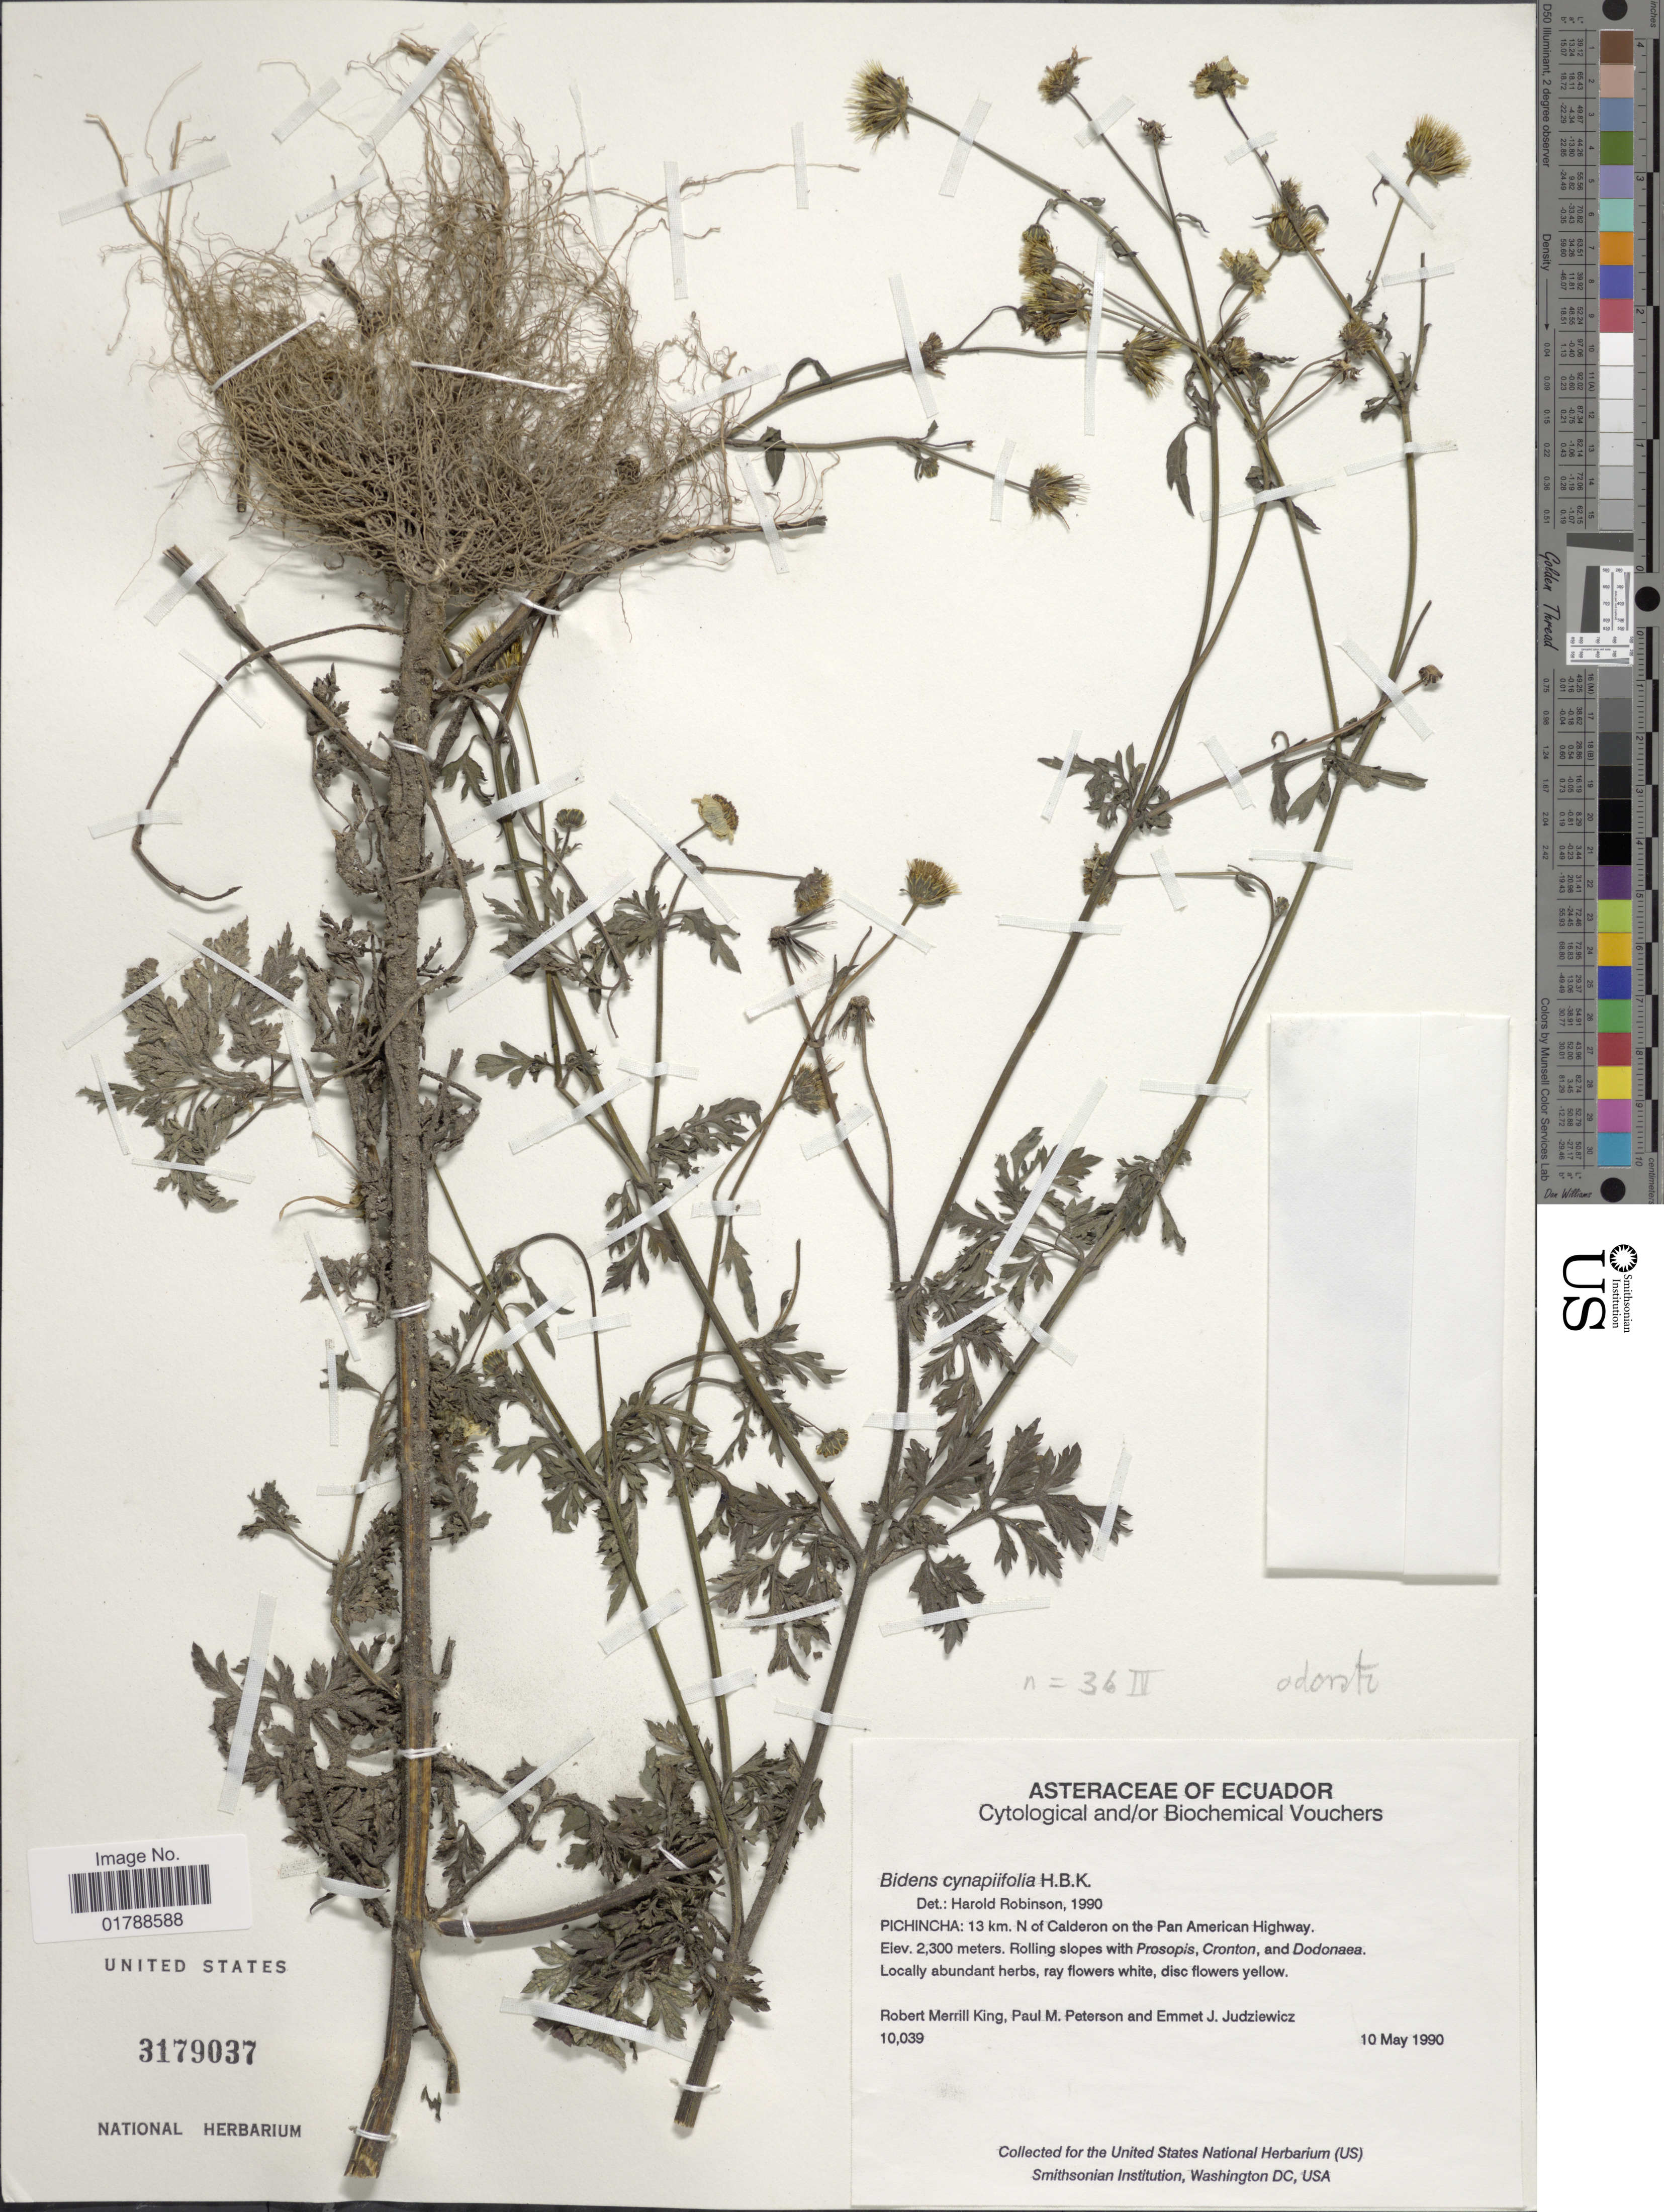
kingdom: Plantae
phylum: Tracheophyta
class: Magnoliopsida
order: Asterales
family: Asteraceae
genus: Bidens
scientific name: Bidens odorata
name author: Cav.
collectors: R. M. King, P. M. Peterson & E. J. Judziewicz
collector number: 10039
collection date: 1990-05-10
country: Ecuador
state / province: Pichincha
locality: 13 km. N of Calderon on the Pan American Highway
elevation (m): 2300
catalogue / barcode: US 3179037